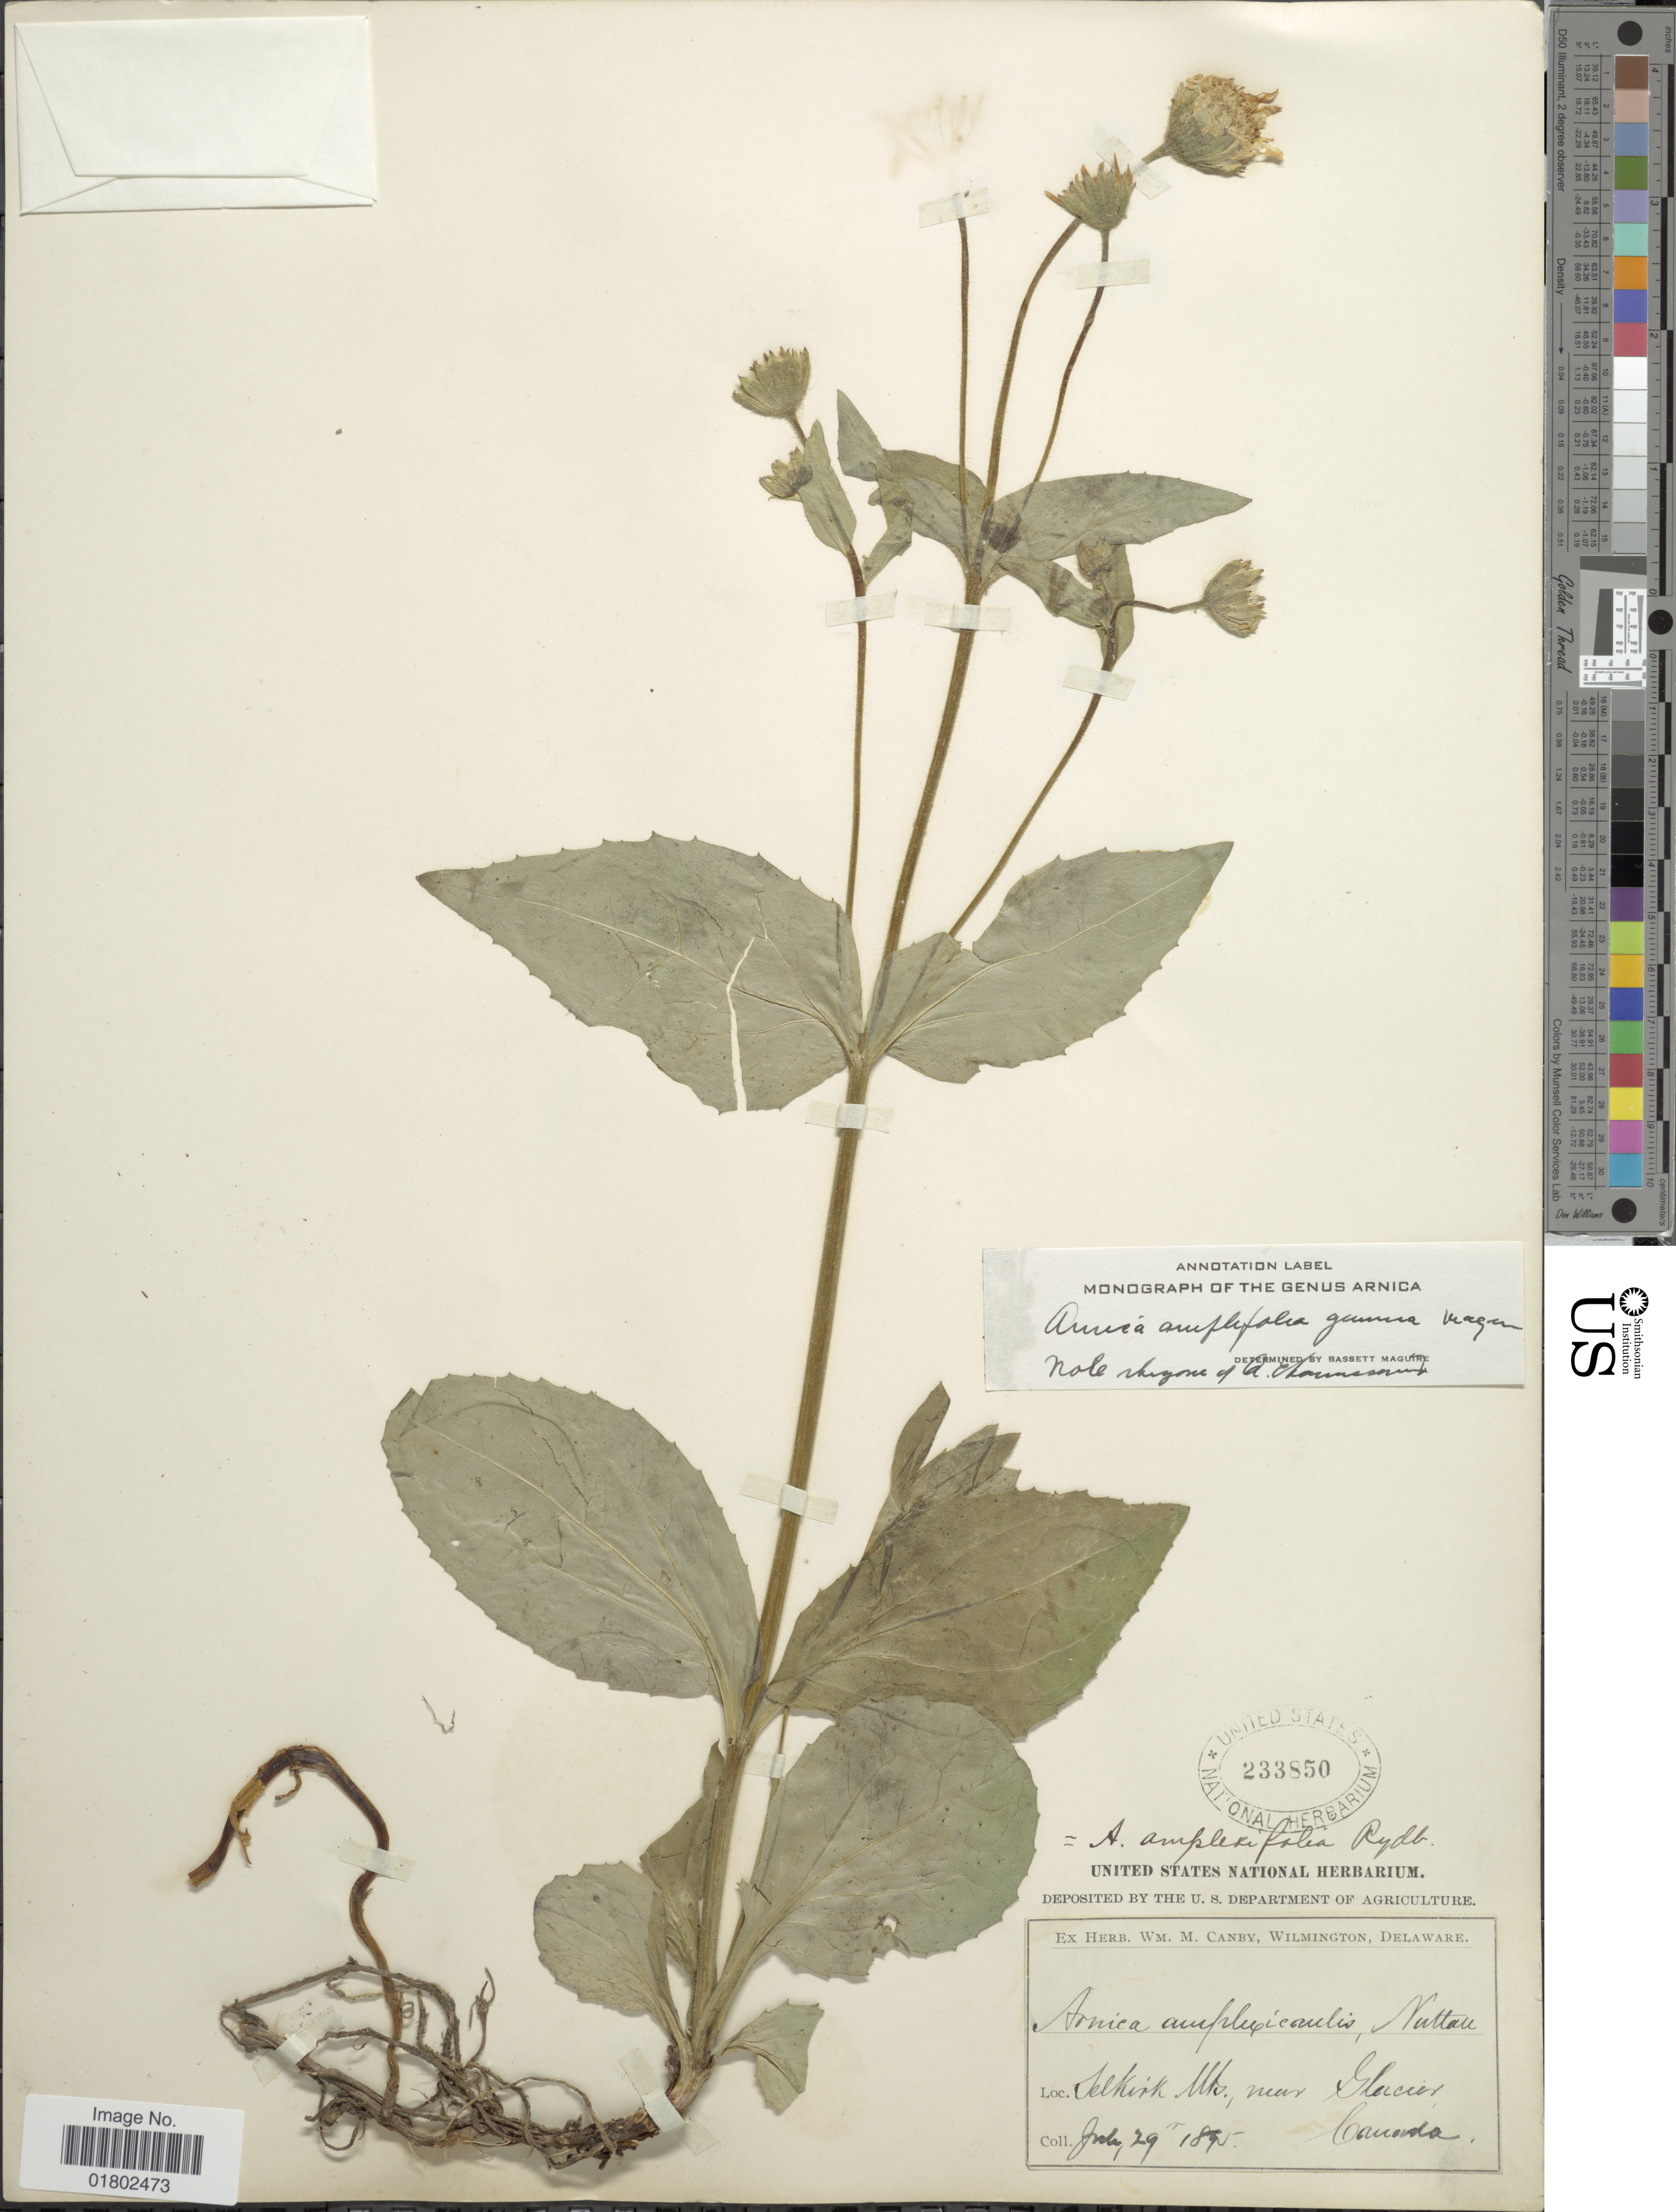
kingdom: Plantae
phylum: Tracheophyta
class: Magnoliopsida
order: Asterales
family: Asteraceae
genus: Arnica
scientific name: Arnica amplexifolia subsp. genuina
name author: Maguire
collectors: ex herb. W.M. Canby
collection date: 1895-07-29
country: Canada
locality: Selkirk Mts., near Glacier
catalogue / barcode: US 233850